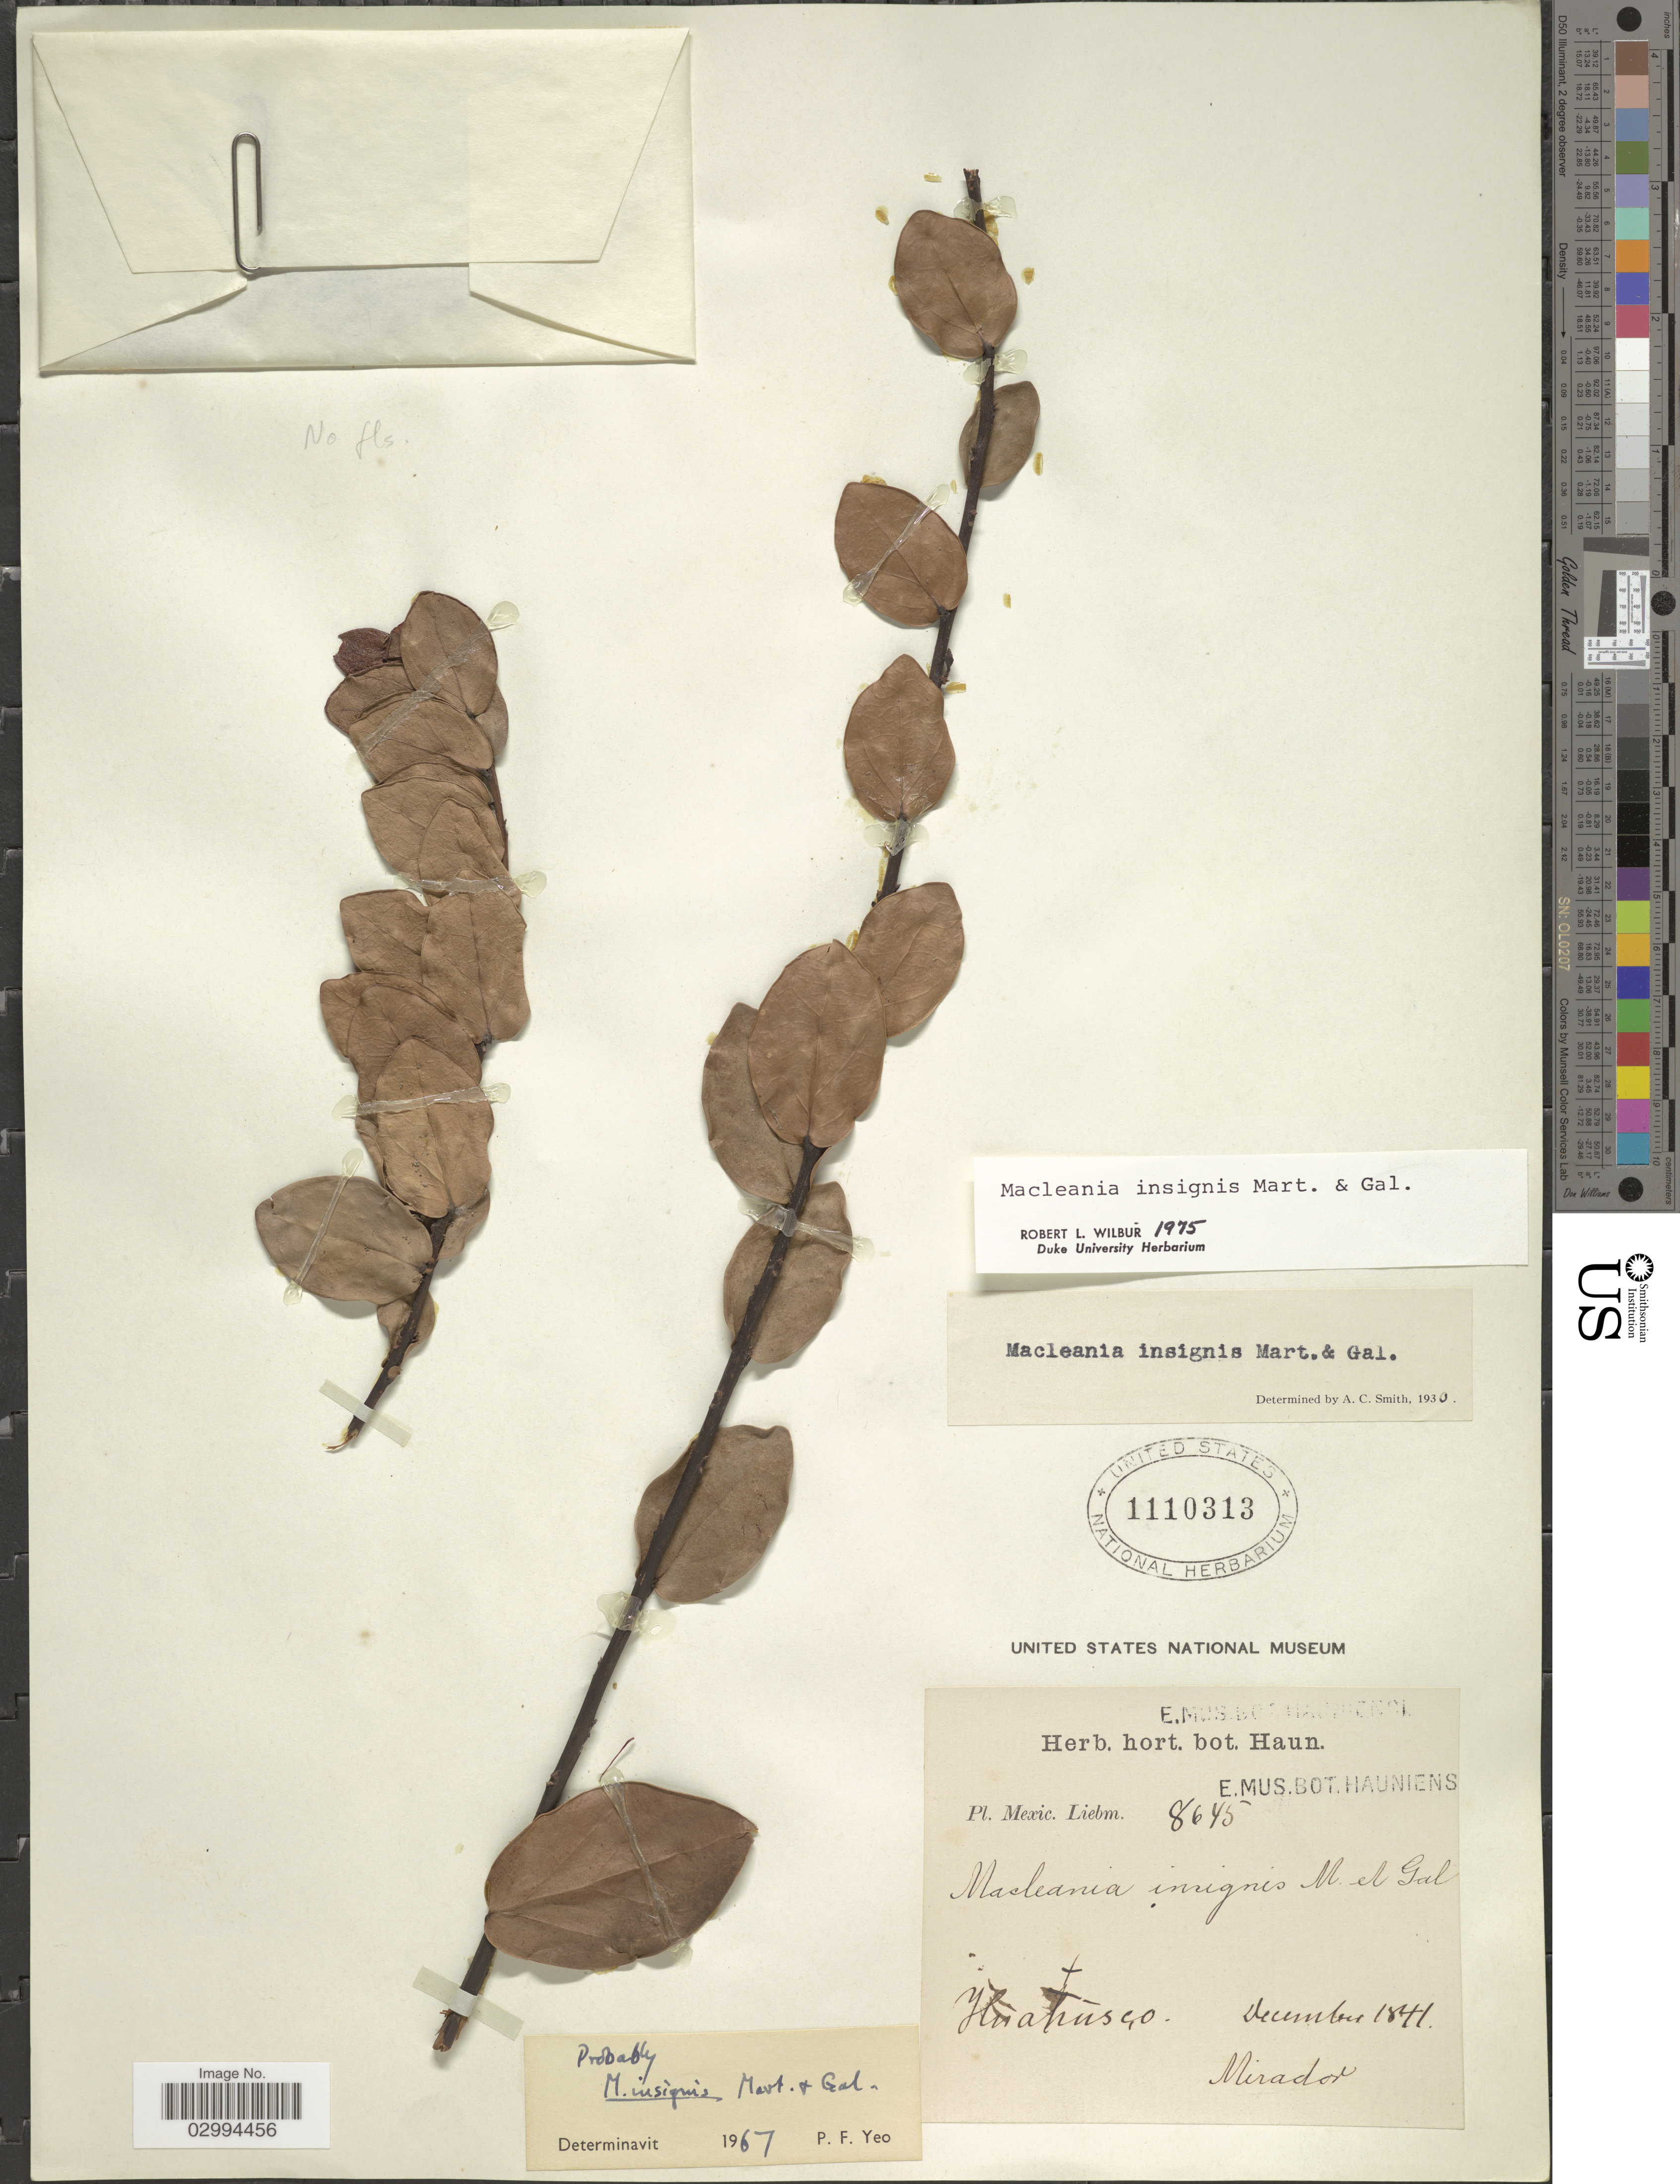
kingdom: Plantae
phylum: Tracheophyta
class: Magnoliopsida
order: Ericales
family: Ericaceae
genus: Macleania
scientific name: Macleania insignis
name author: M. Martens & Galeotti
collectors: Liebmann, --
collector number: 8645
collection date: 1841-12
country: Mexico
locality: Mexic. Huatusco. Mirador.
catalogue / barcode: US 1110313